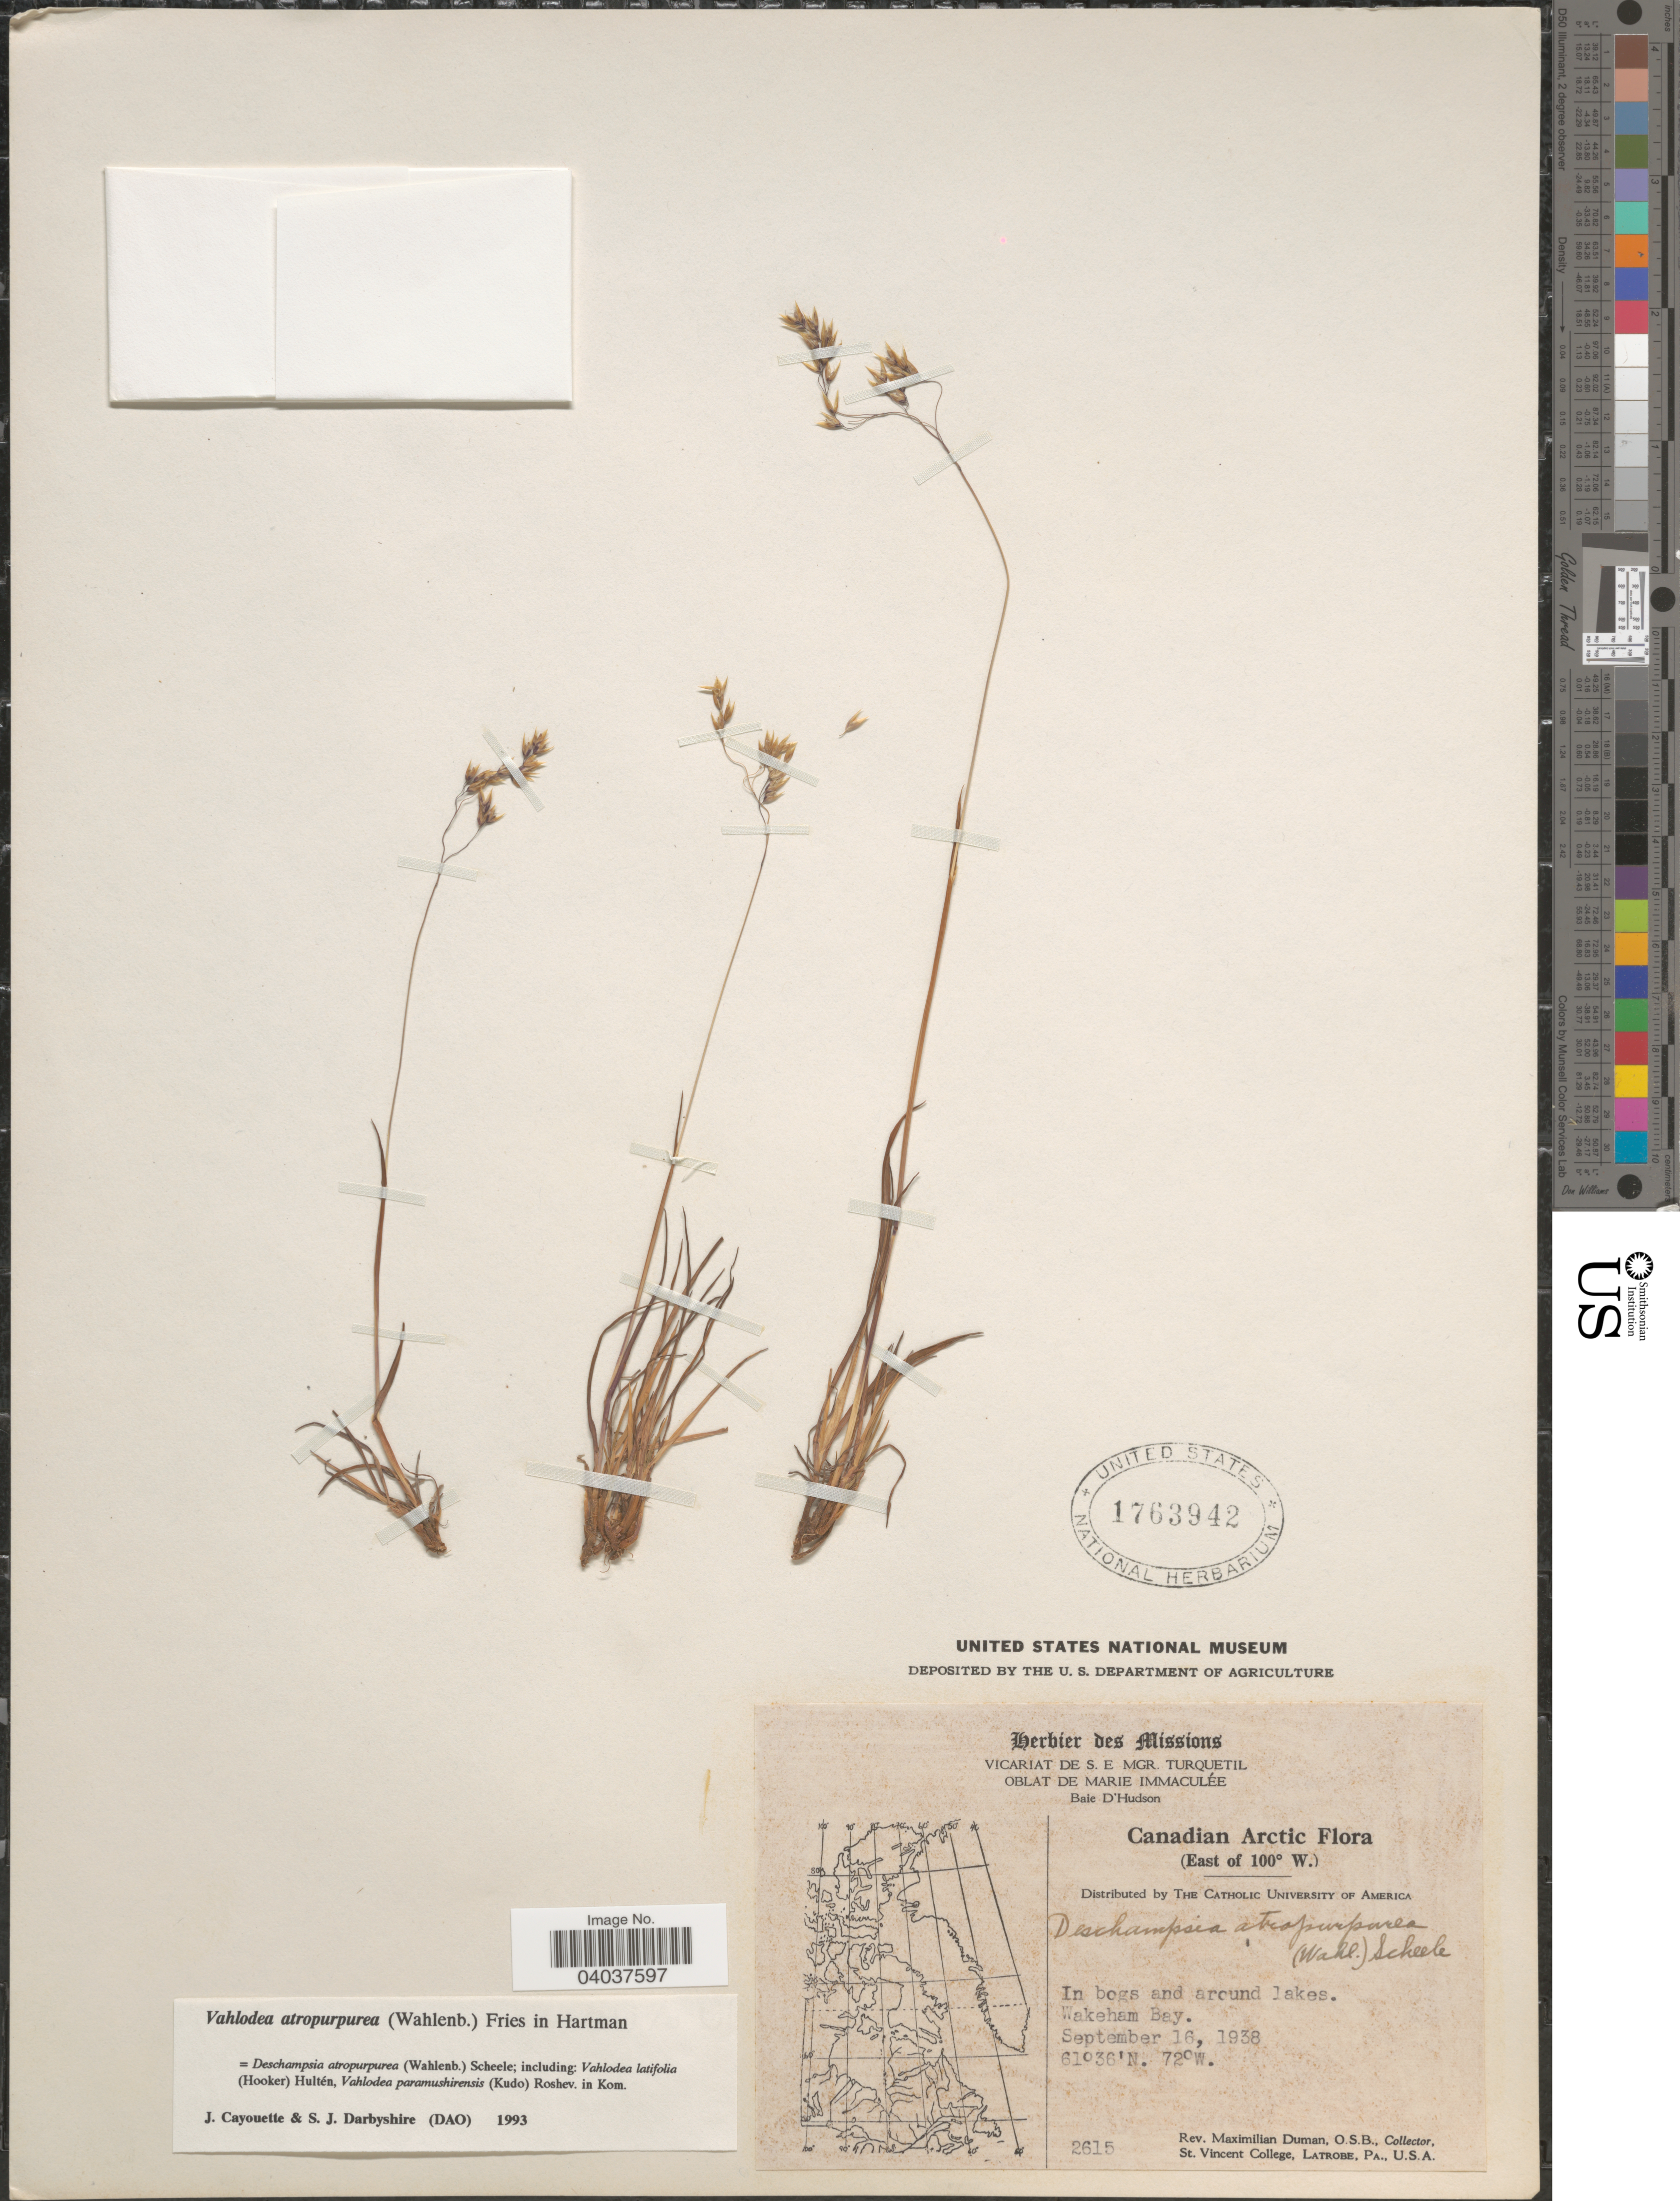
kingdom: Plantae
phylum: Tracheophyta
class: Liliopsida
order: Poales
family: Poaceae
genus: Vahlodea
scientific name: Vahlodea atropurpurea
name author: (Wahlenb.) Fr. ex Hartm.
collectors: M. Duman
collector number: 2615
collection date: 1938-09-16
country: Canada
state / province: Quebec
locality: Canadian Arctic. (East of 100° W.). In bogs and around lakes. Wakeham Bay.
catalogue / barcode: US 1763942